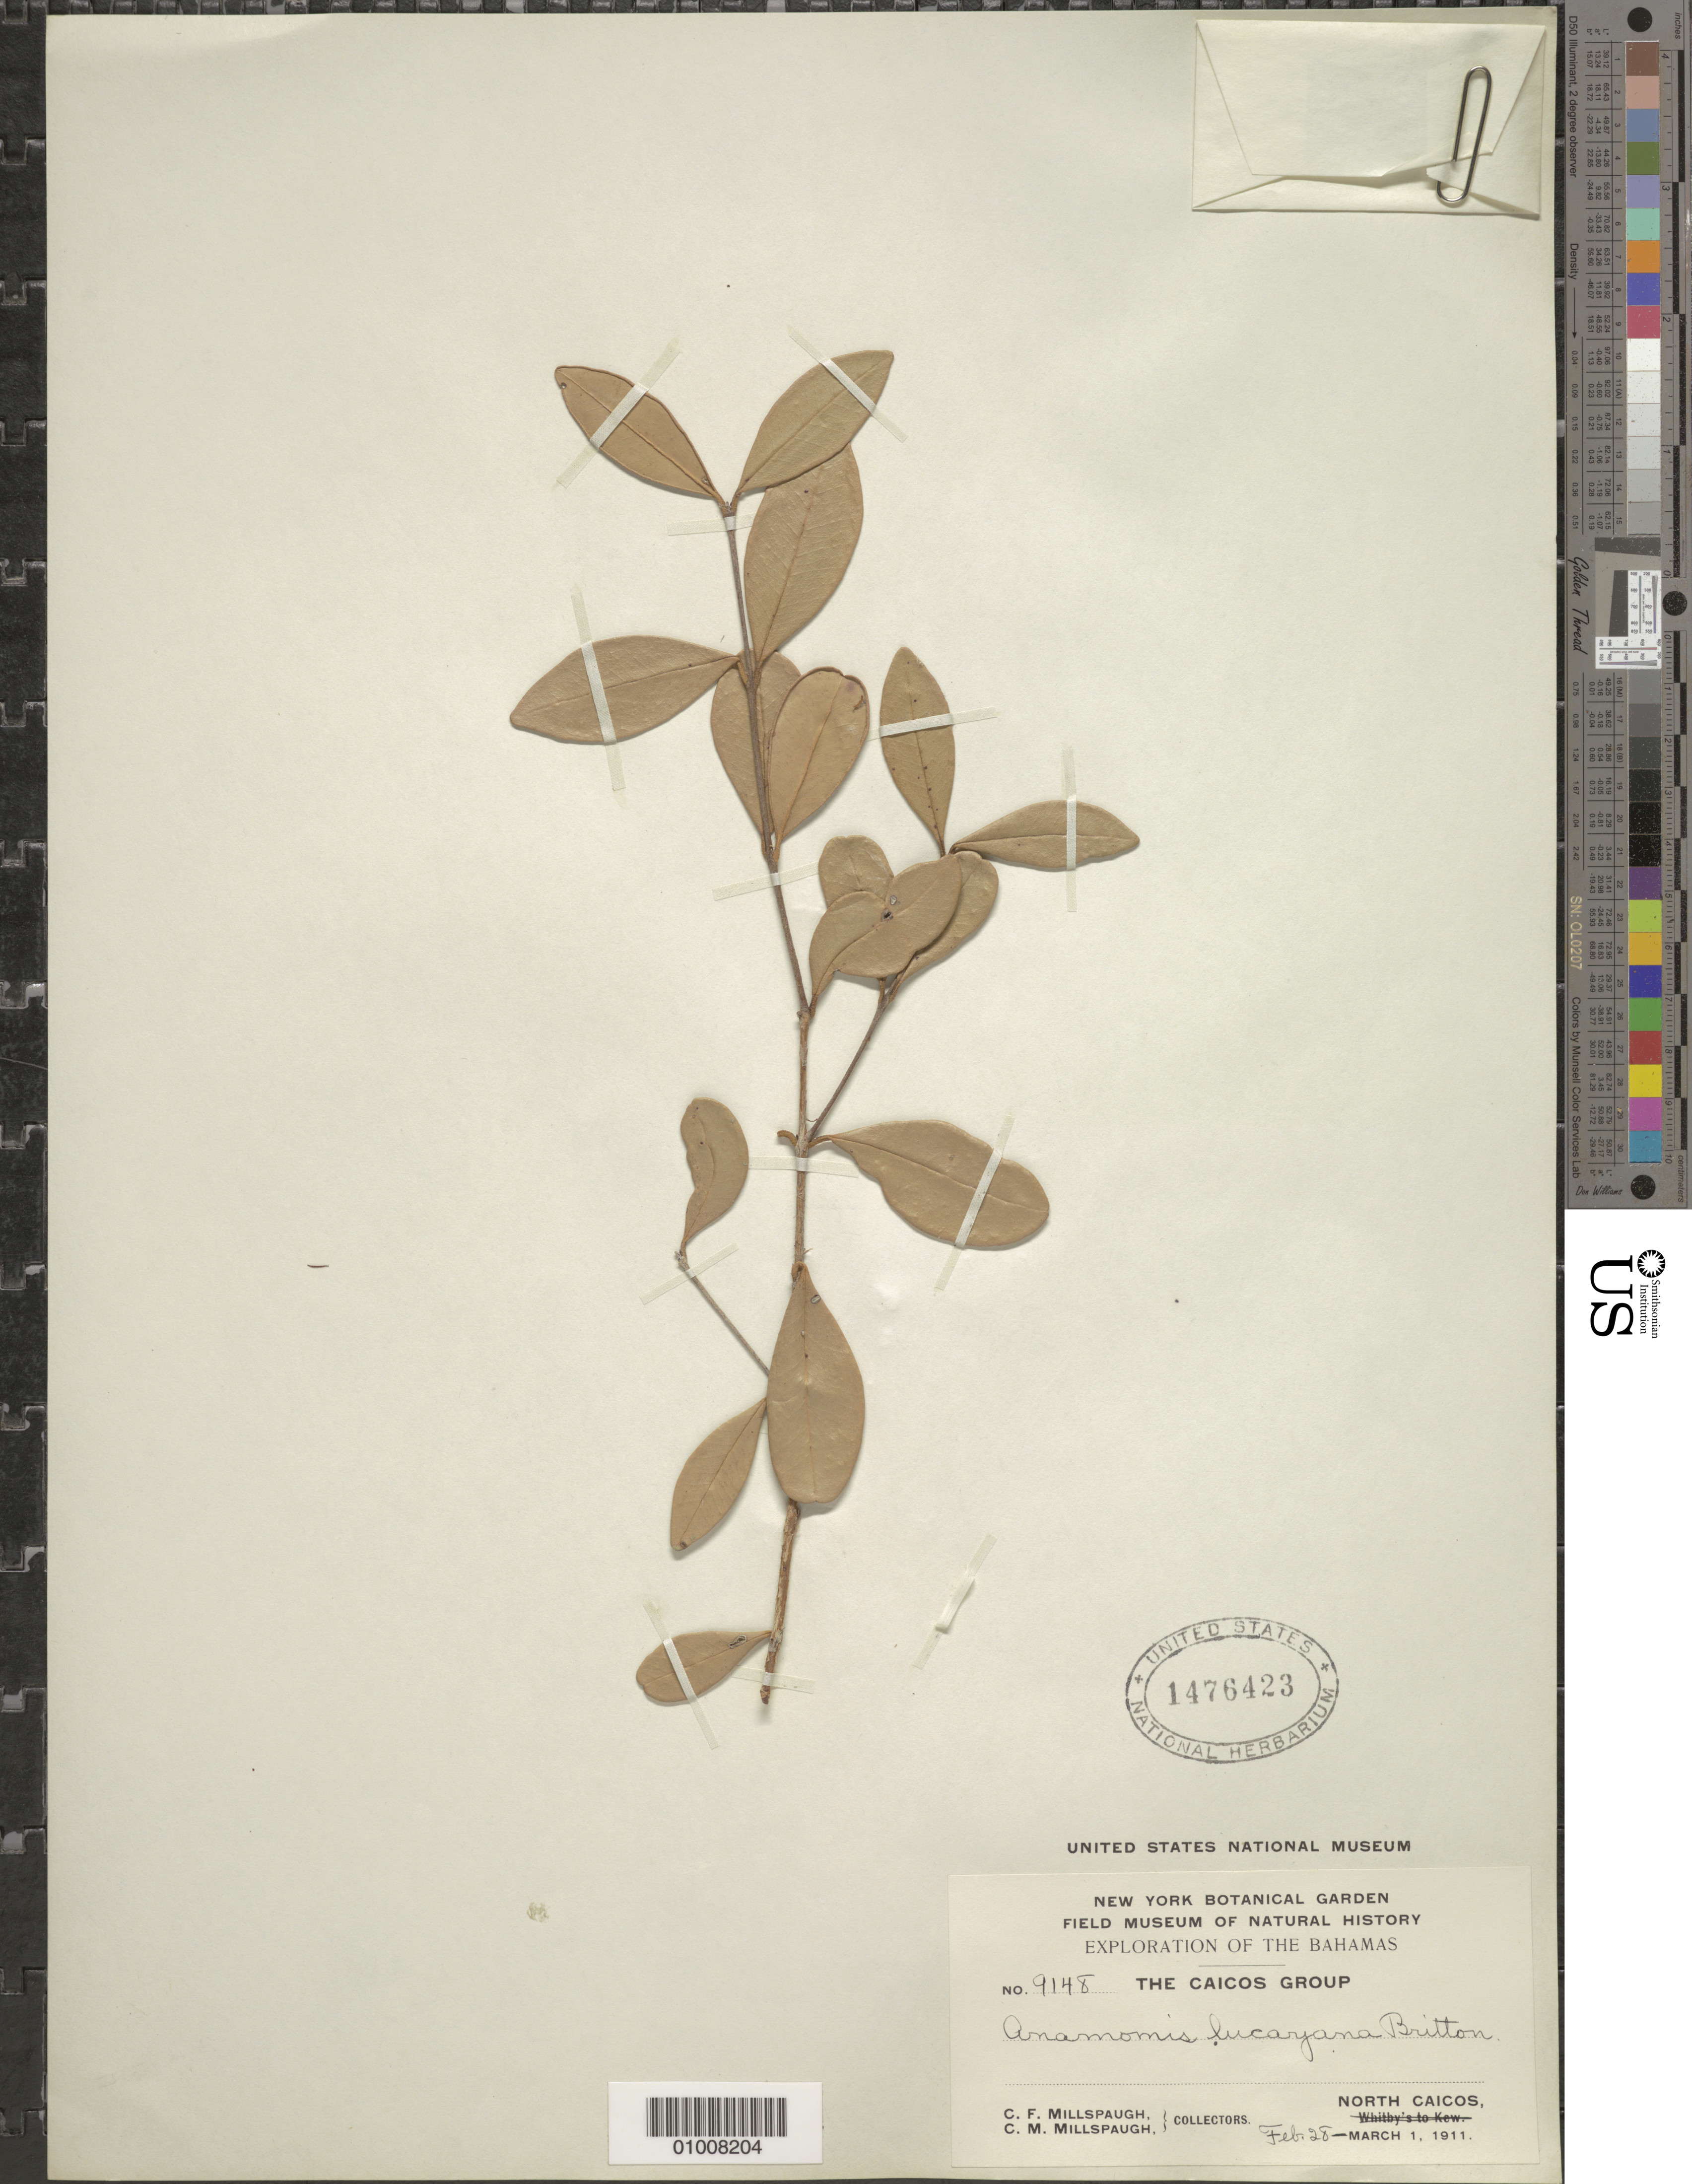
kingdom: Plantae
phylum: Tracheophyta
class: Magnoliopsida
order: Myrtales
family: Myrtaceae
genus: Eugenia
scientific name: Eugenia lucayana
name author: (Britton) Alain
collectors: C. F. Millspaugh & C. Millspaugh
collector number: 9148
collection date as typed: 28 Feb 1911 to 01 Mar 1911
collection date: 1911-02-28/1911-03-01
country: Turks and Caicos Islands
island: North Caicos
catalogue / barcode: US 1476423